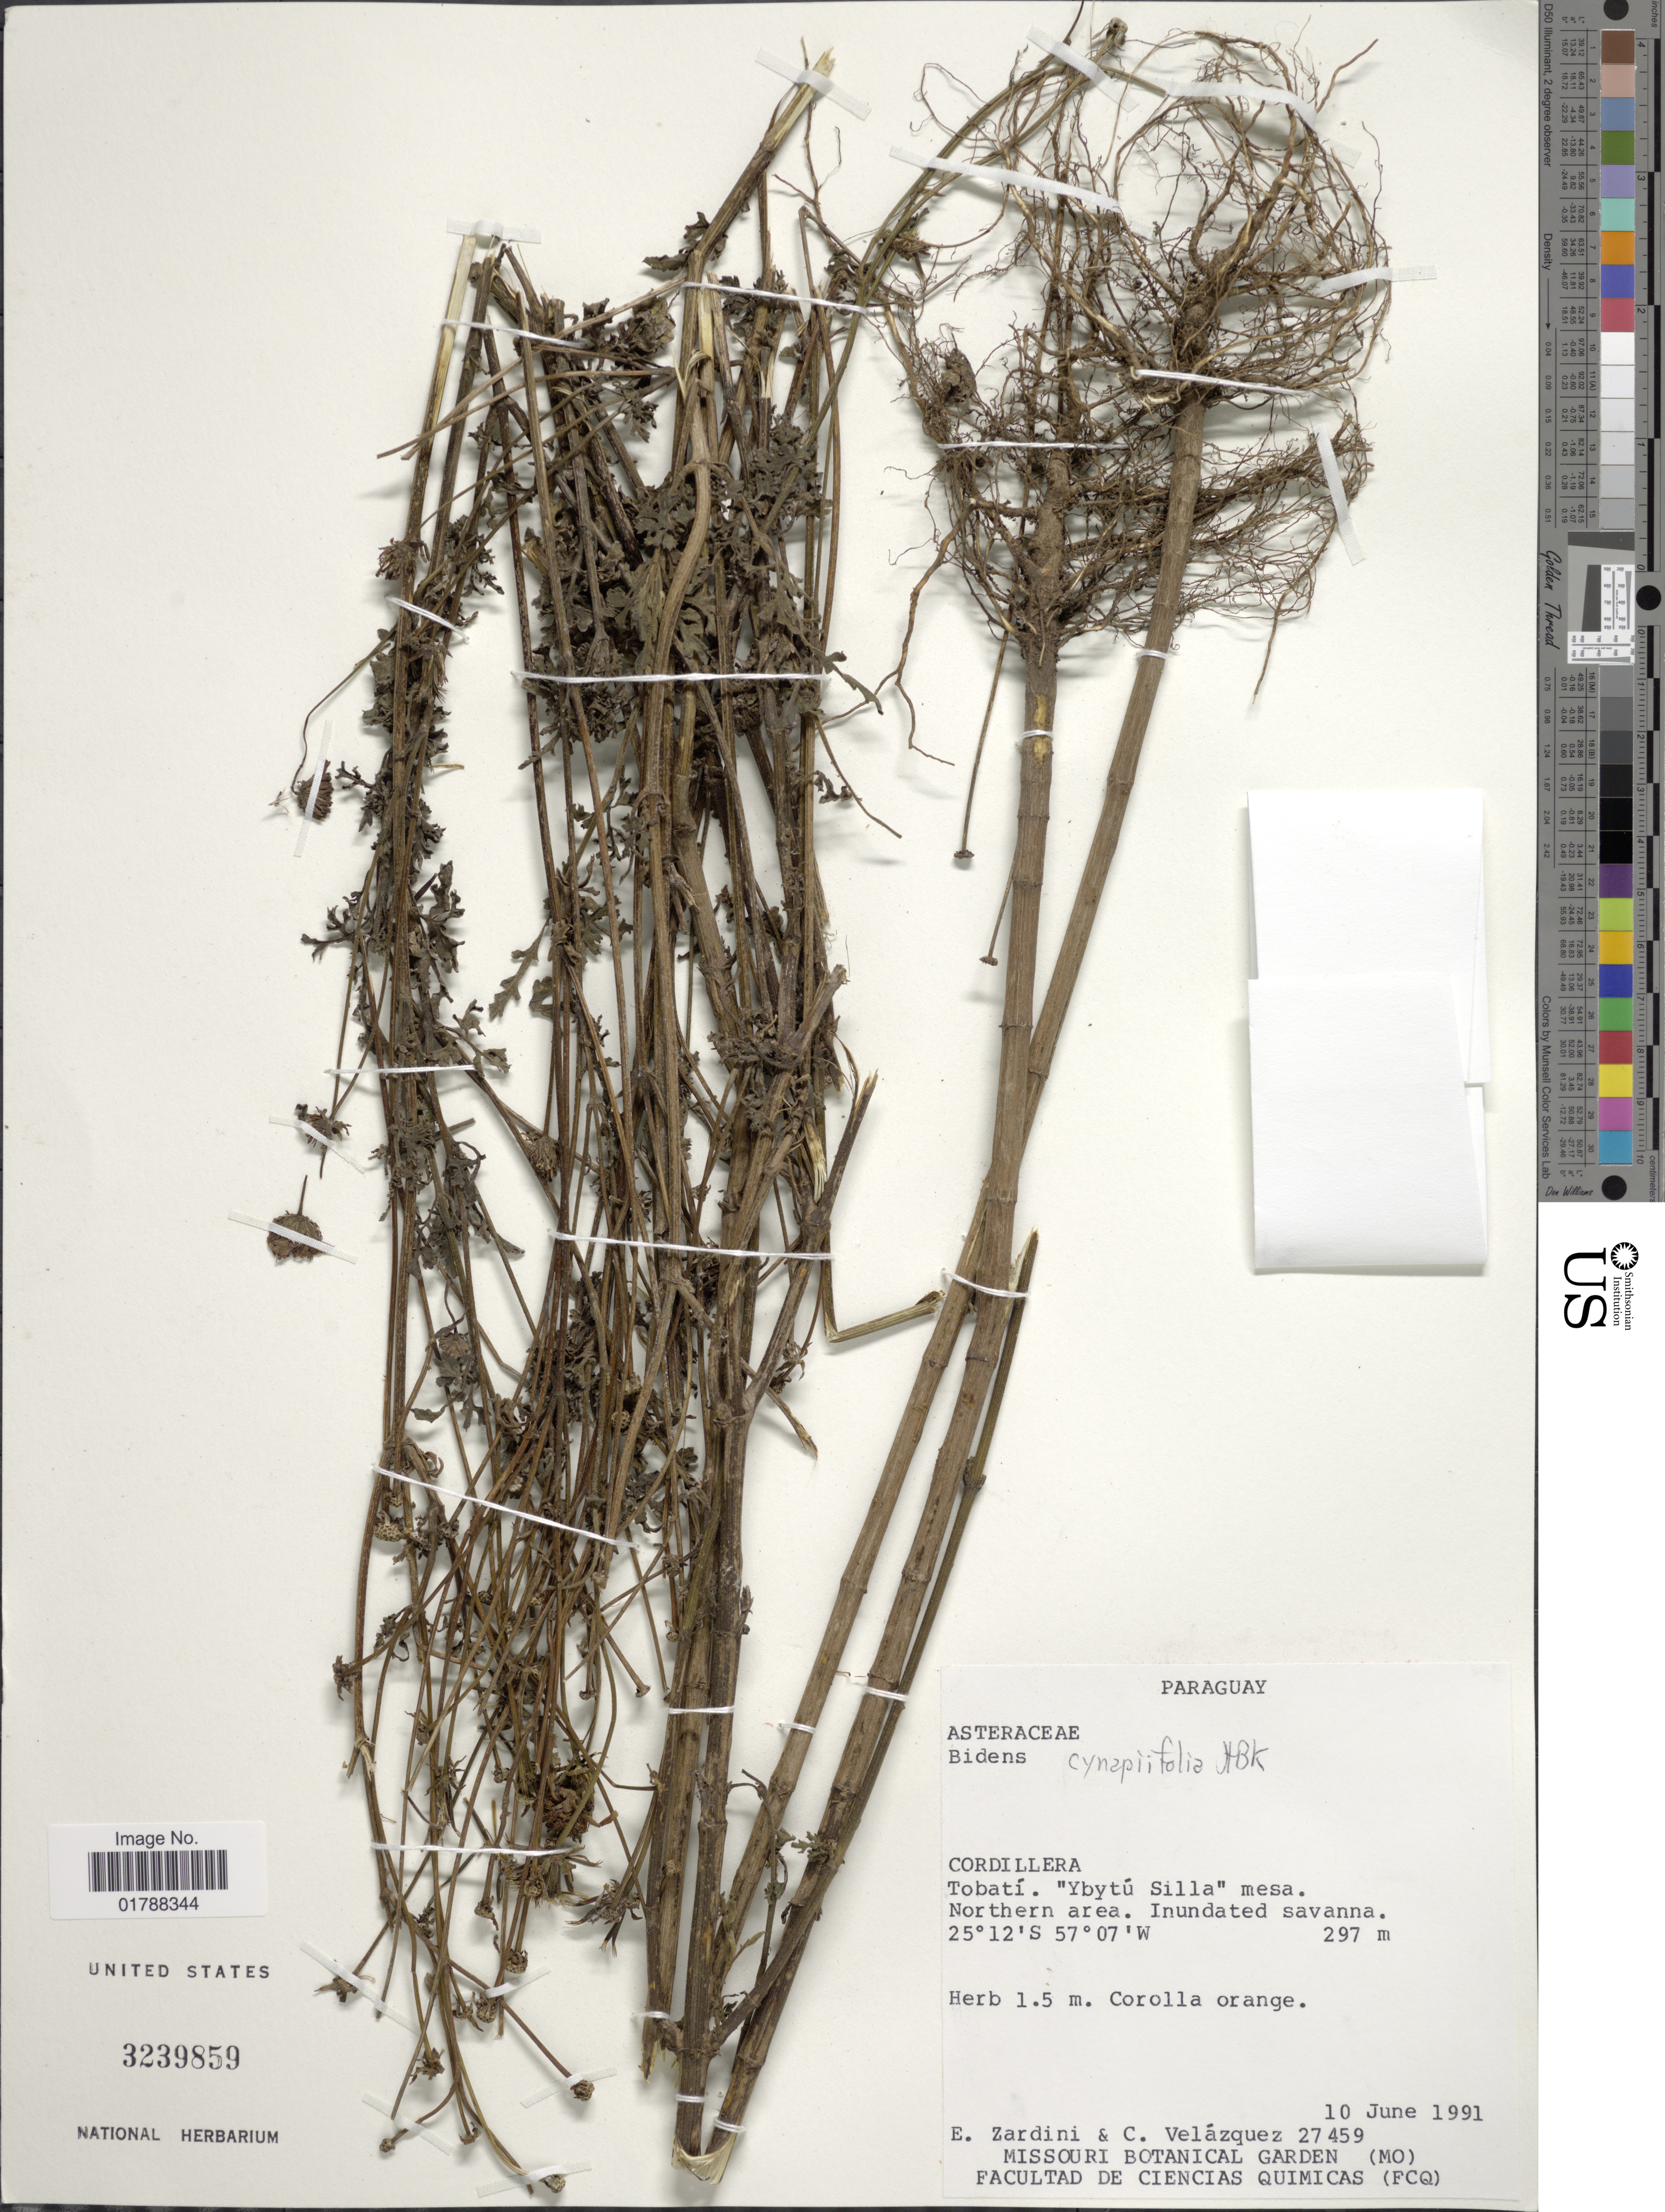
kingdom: Plantae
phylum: Tracheophyta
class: Magnoliopsida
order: Asterales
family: Asteraceae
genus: Bidens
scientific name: Bidens cynapiifolia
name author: Kunth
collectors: E. M. Zardini & R. Velázquez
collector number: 27459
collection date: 1991-06-10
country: Paraguay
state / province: Cordillera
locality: Tobatí. "Ybytú Silla" mesa. Northern area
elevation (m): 297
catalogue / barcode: US 3239859